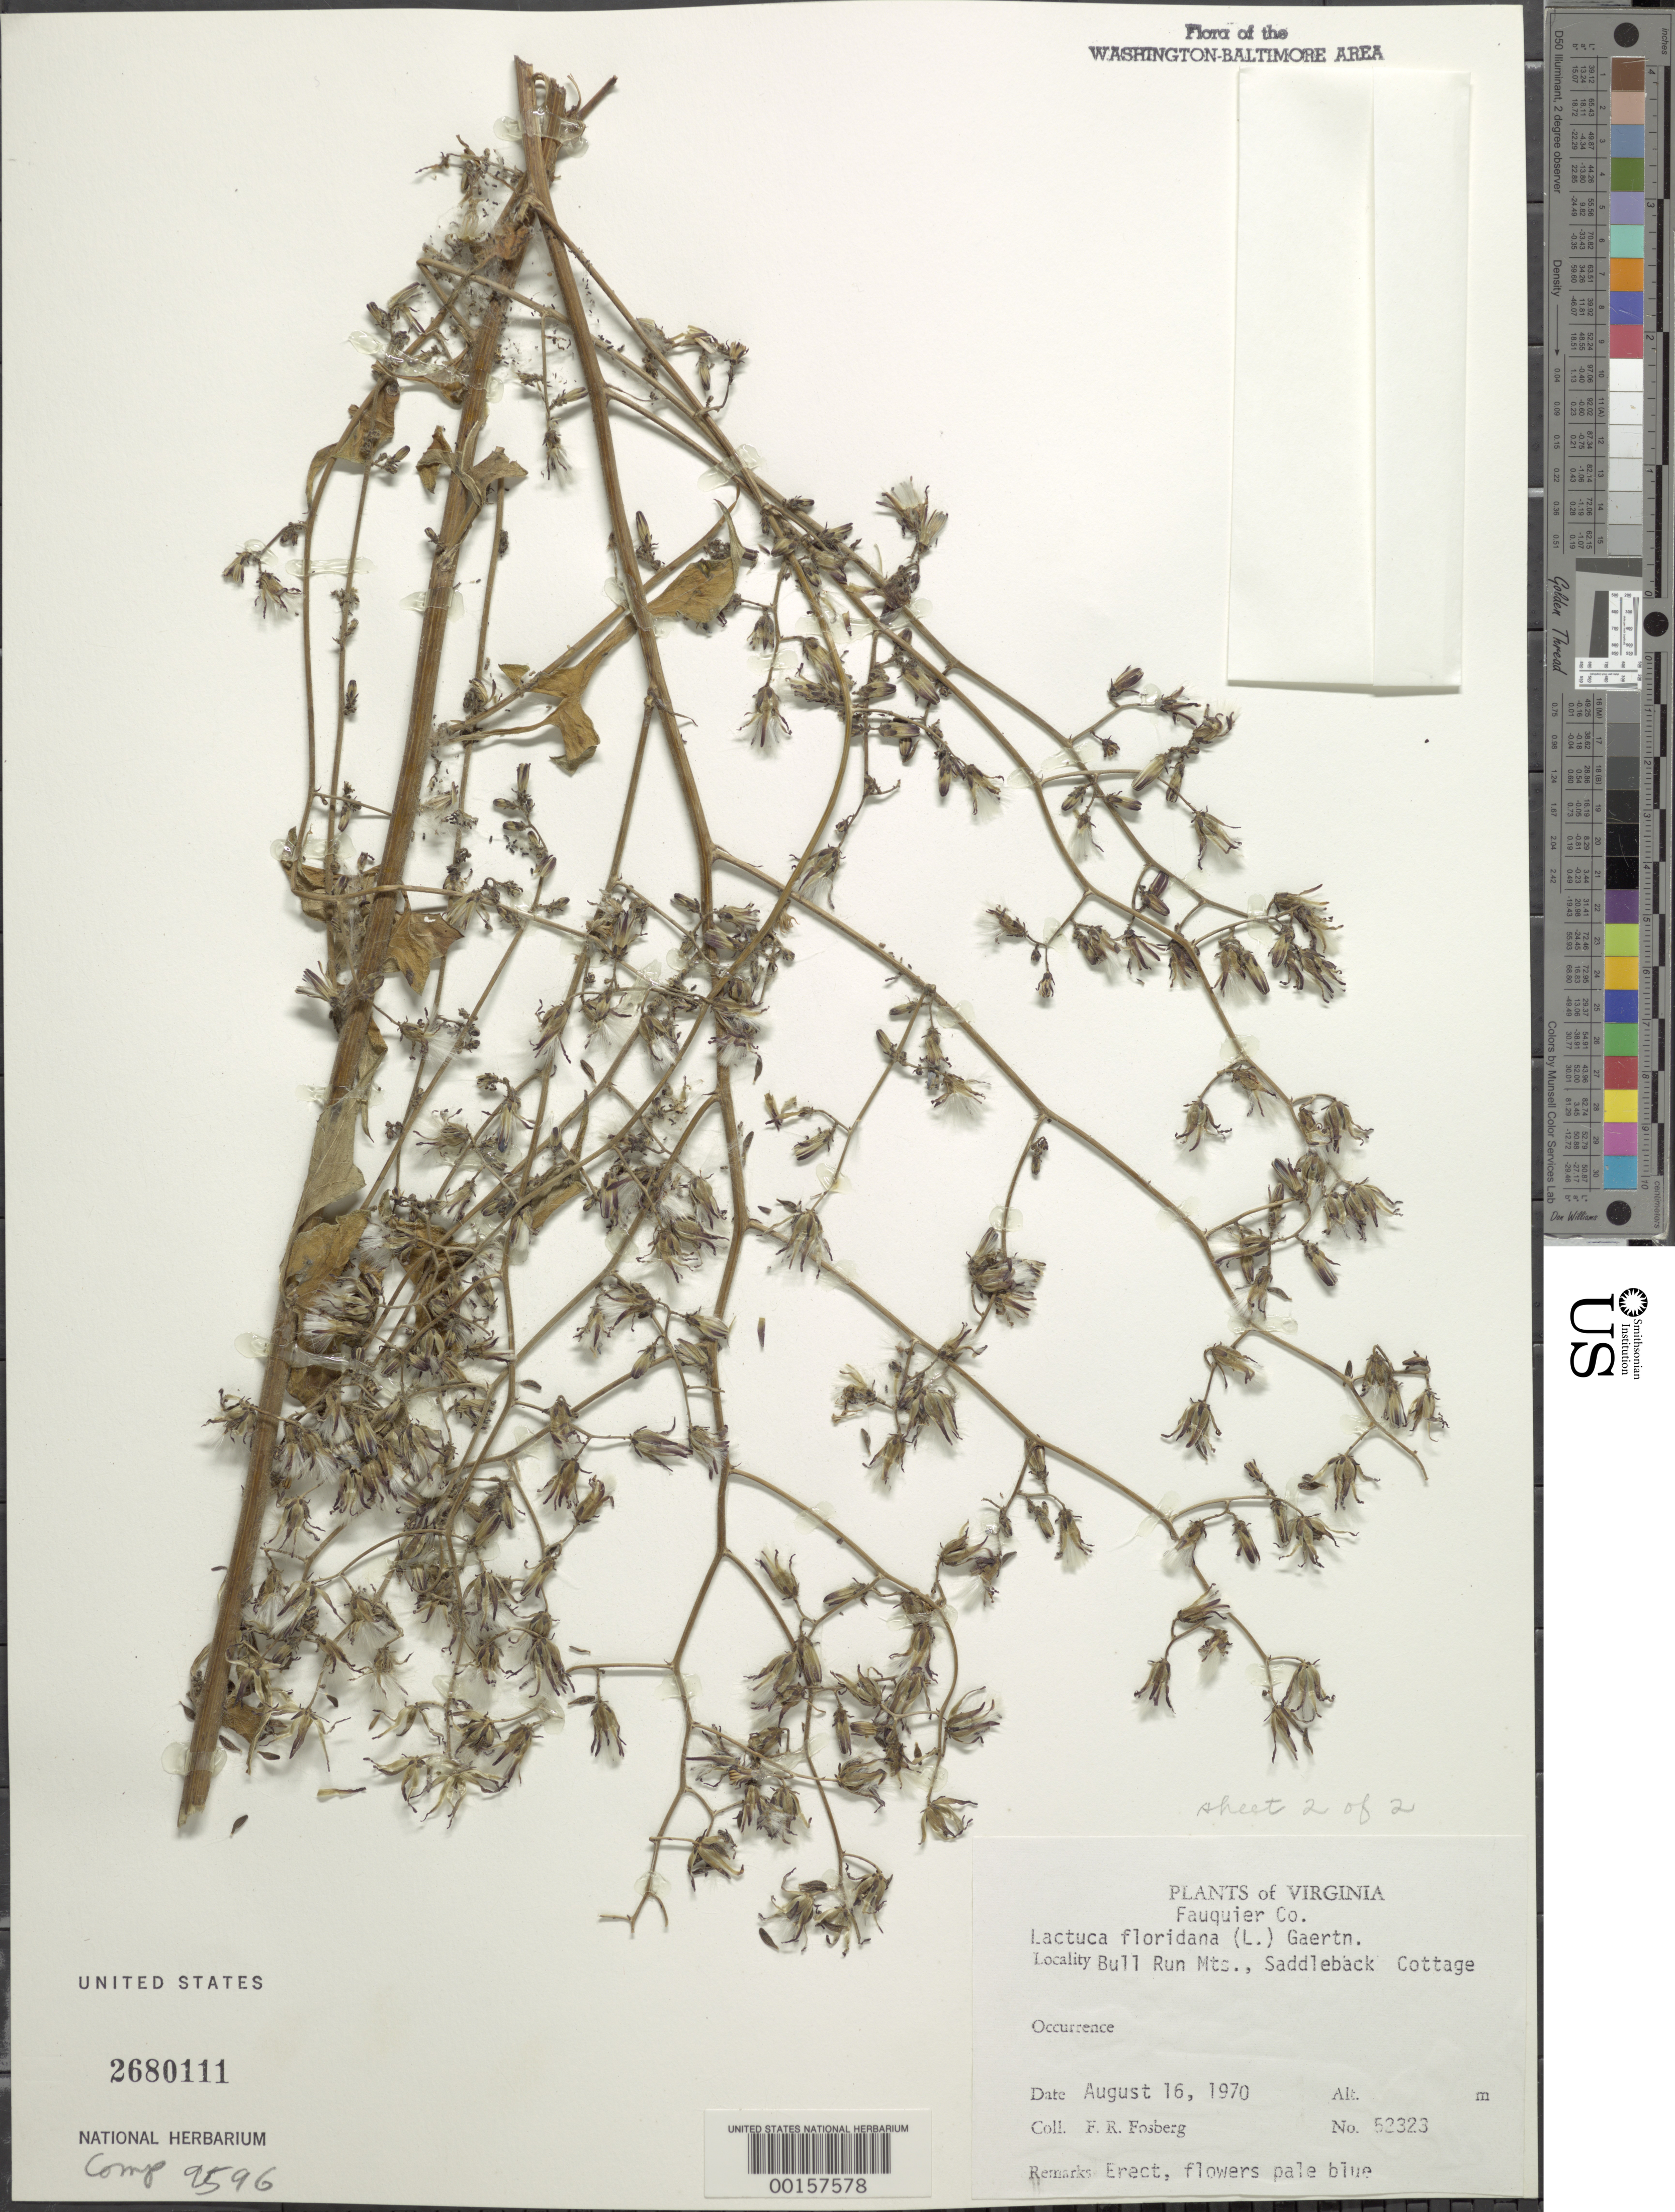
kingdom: Plantae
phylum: Tracheophyta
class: Magnoliopsida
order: Asterales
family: Asteraceae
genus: Lactuca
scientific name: Lactuca floridana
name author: (L.) Gaertn.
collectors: F. R. Fosberg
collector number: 52323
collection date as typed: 16 Aug 1970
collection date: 1970-08-16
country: United States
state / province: Virginia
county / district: Fauquier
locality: Saddleback Cottage Bull Run Mountains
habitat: Yard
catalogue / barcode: US 2680111